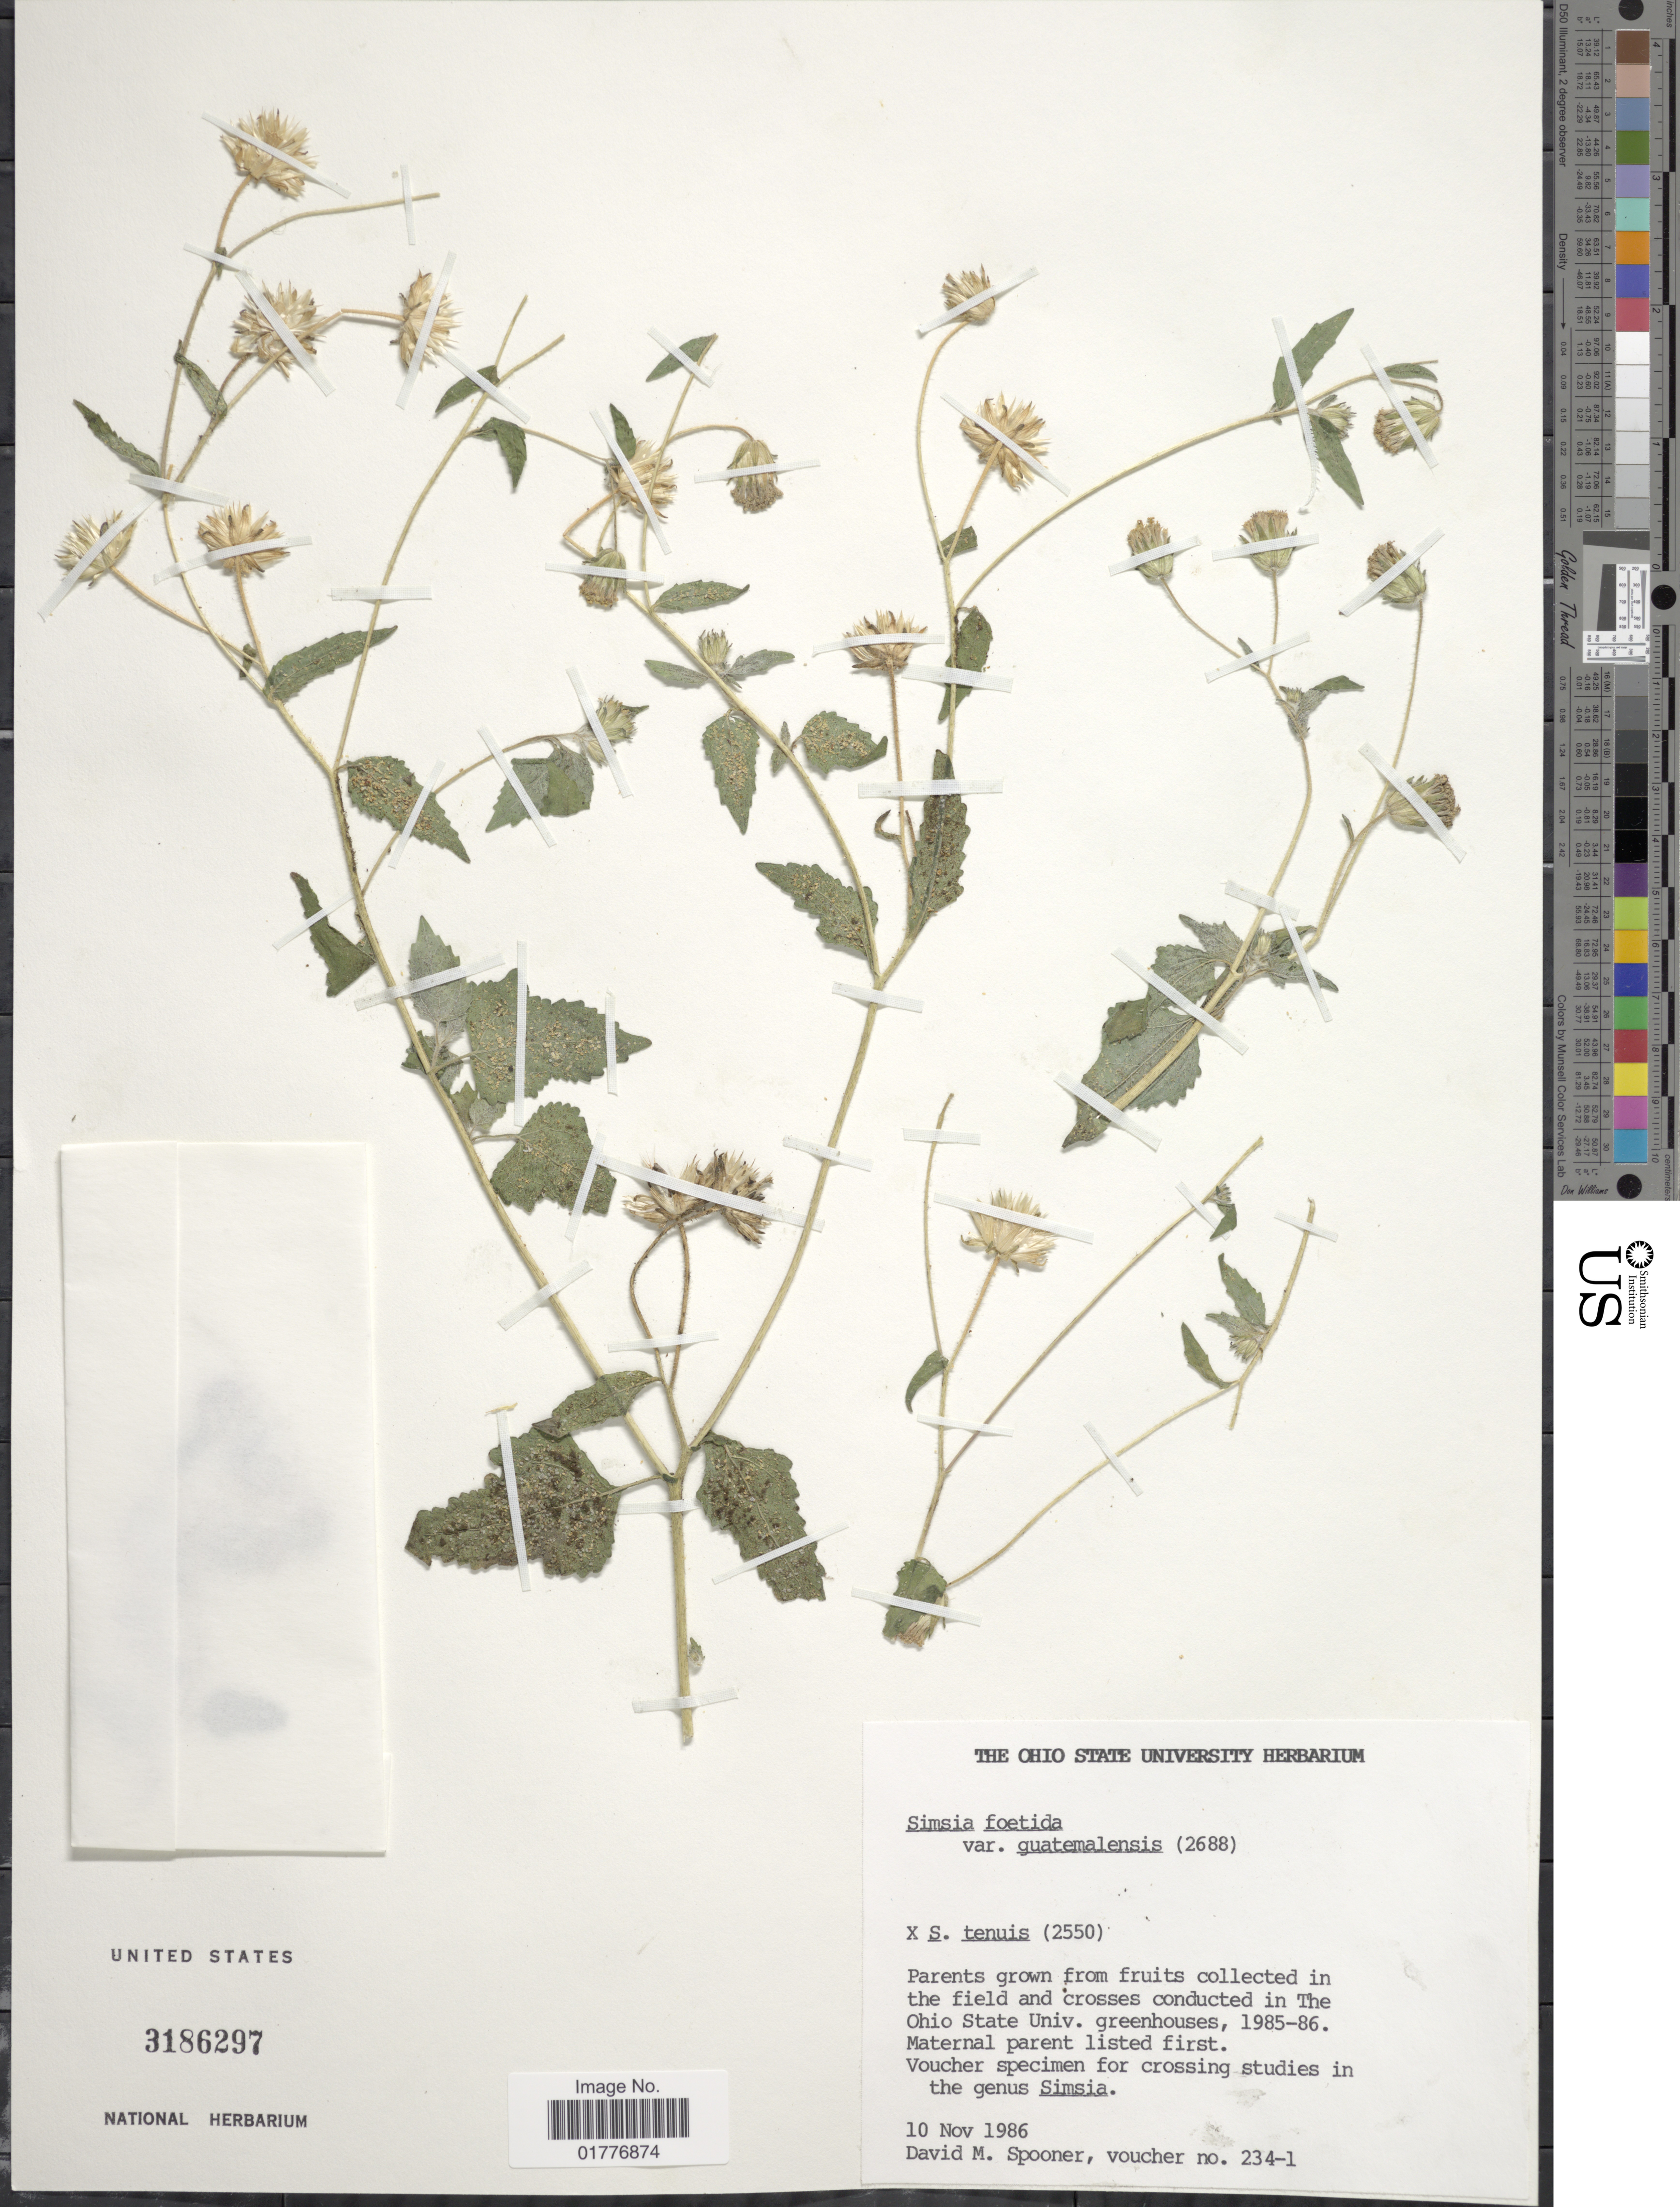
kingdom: Plantae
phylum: Tracheophyta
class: Magnoliopsida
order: Asterales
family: Asteraceae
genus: Simsia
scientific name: Simsia foetida var. foetida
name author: (Cav.) S.F. Blake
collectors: D. Spooner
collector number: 234-1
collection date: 1986-11-10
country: United States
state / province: Ohio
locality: In the field and crosses conducted in the Ohio State Univ. greenhouses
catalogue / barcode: US 3186297